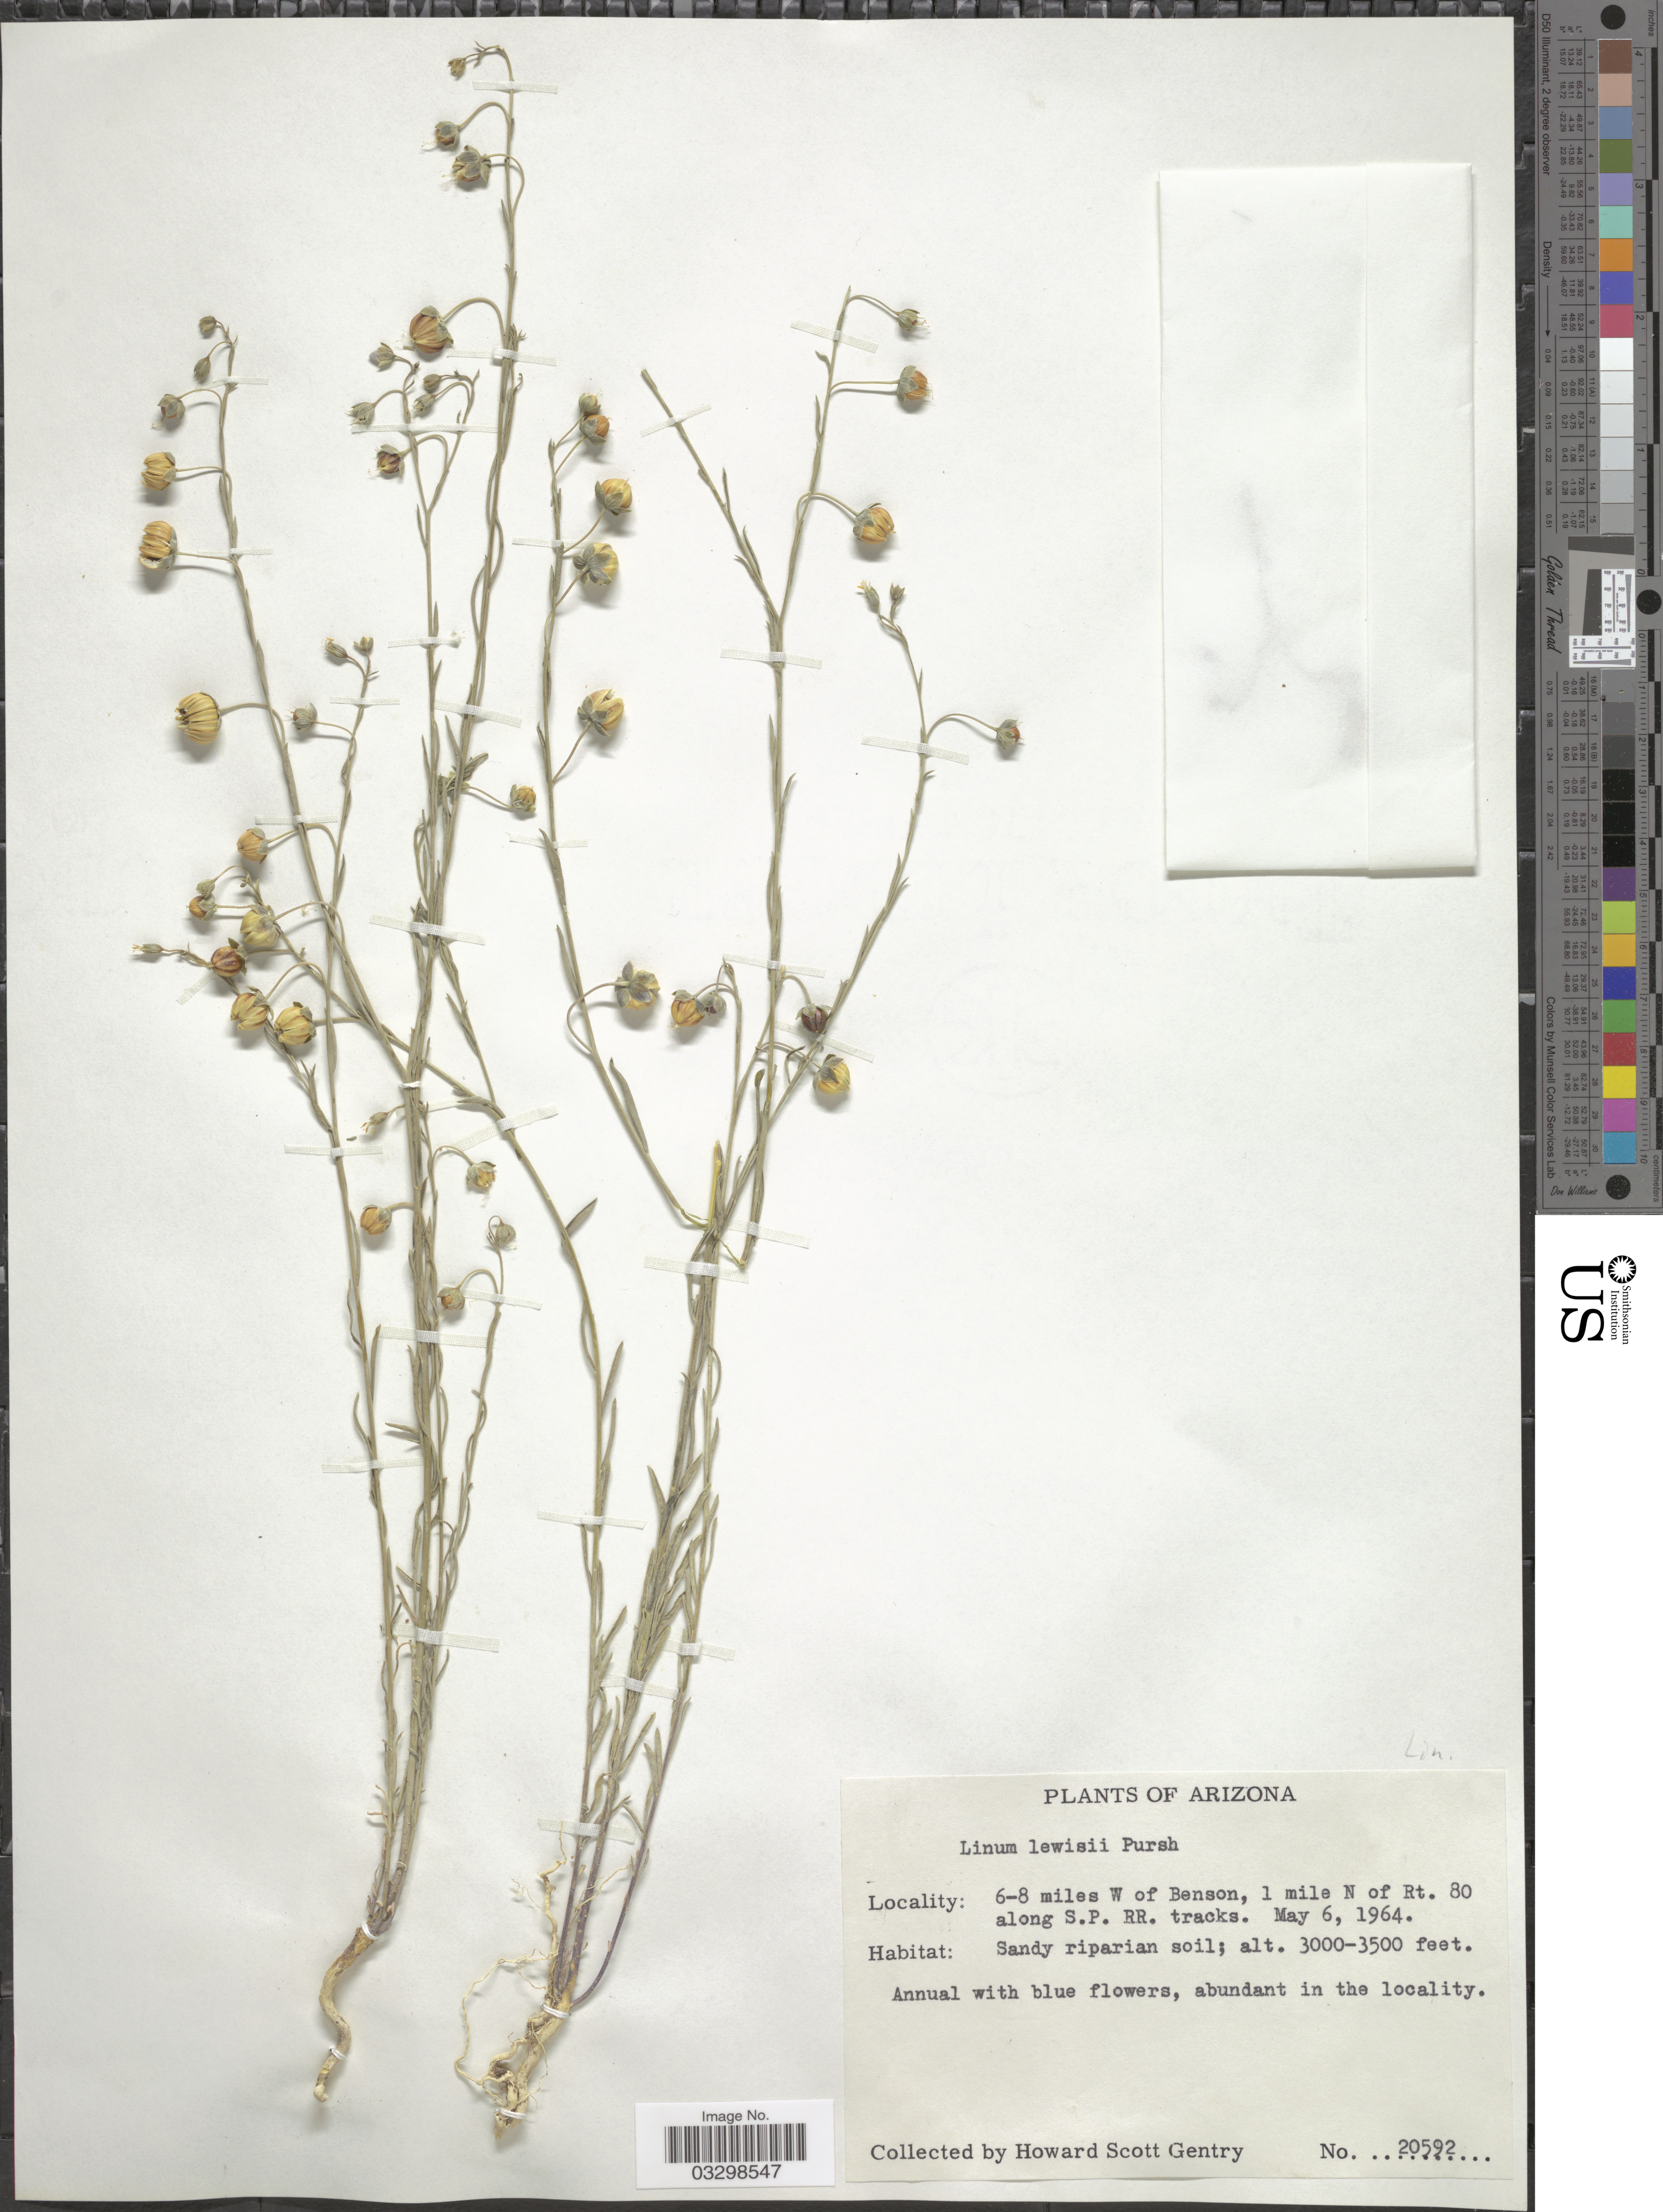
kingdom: Plantae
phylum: Tracheophyta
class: Magnoliopsida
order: Malpighiales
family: Linaceae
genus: Linum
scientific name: Linum lewisii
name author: Pursh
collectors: H. S. Gentry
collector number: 20592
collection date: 1964-05-06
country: United States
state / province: Arizona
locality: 6-8 miles W of Benson, 1 mile N of Rt. 80 along S.P. RR. tracks.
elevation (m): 914